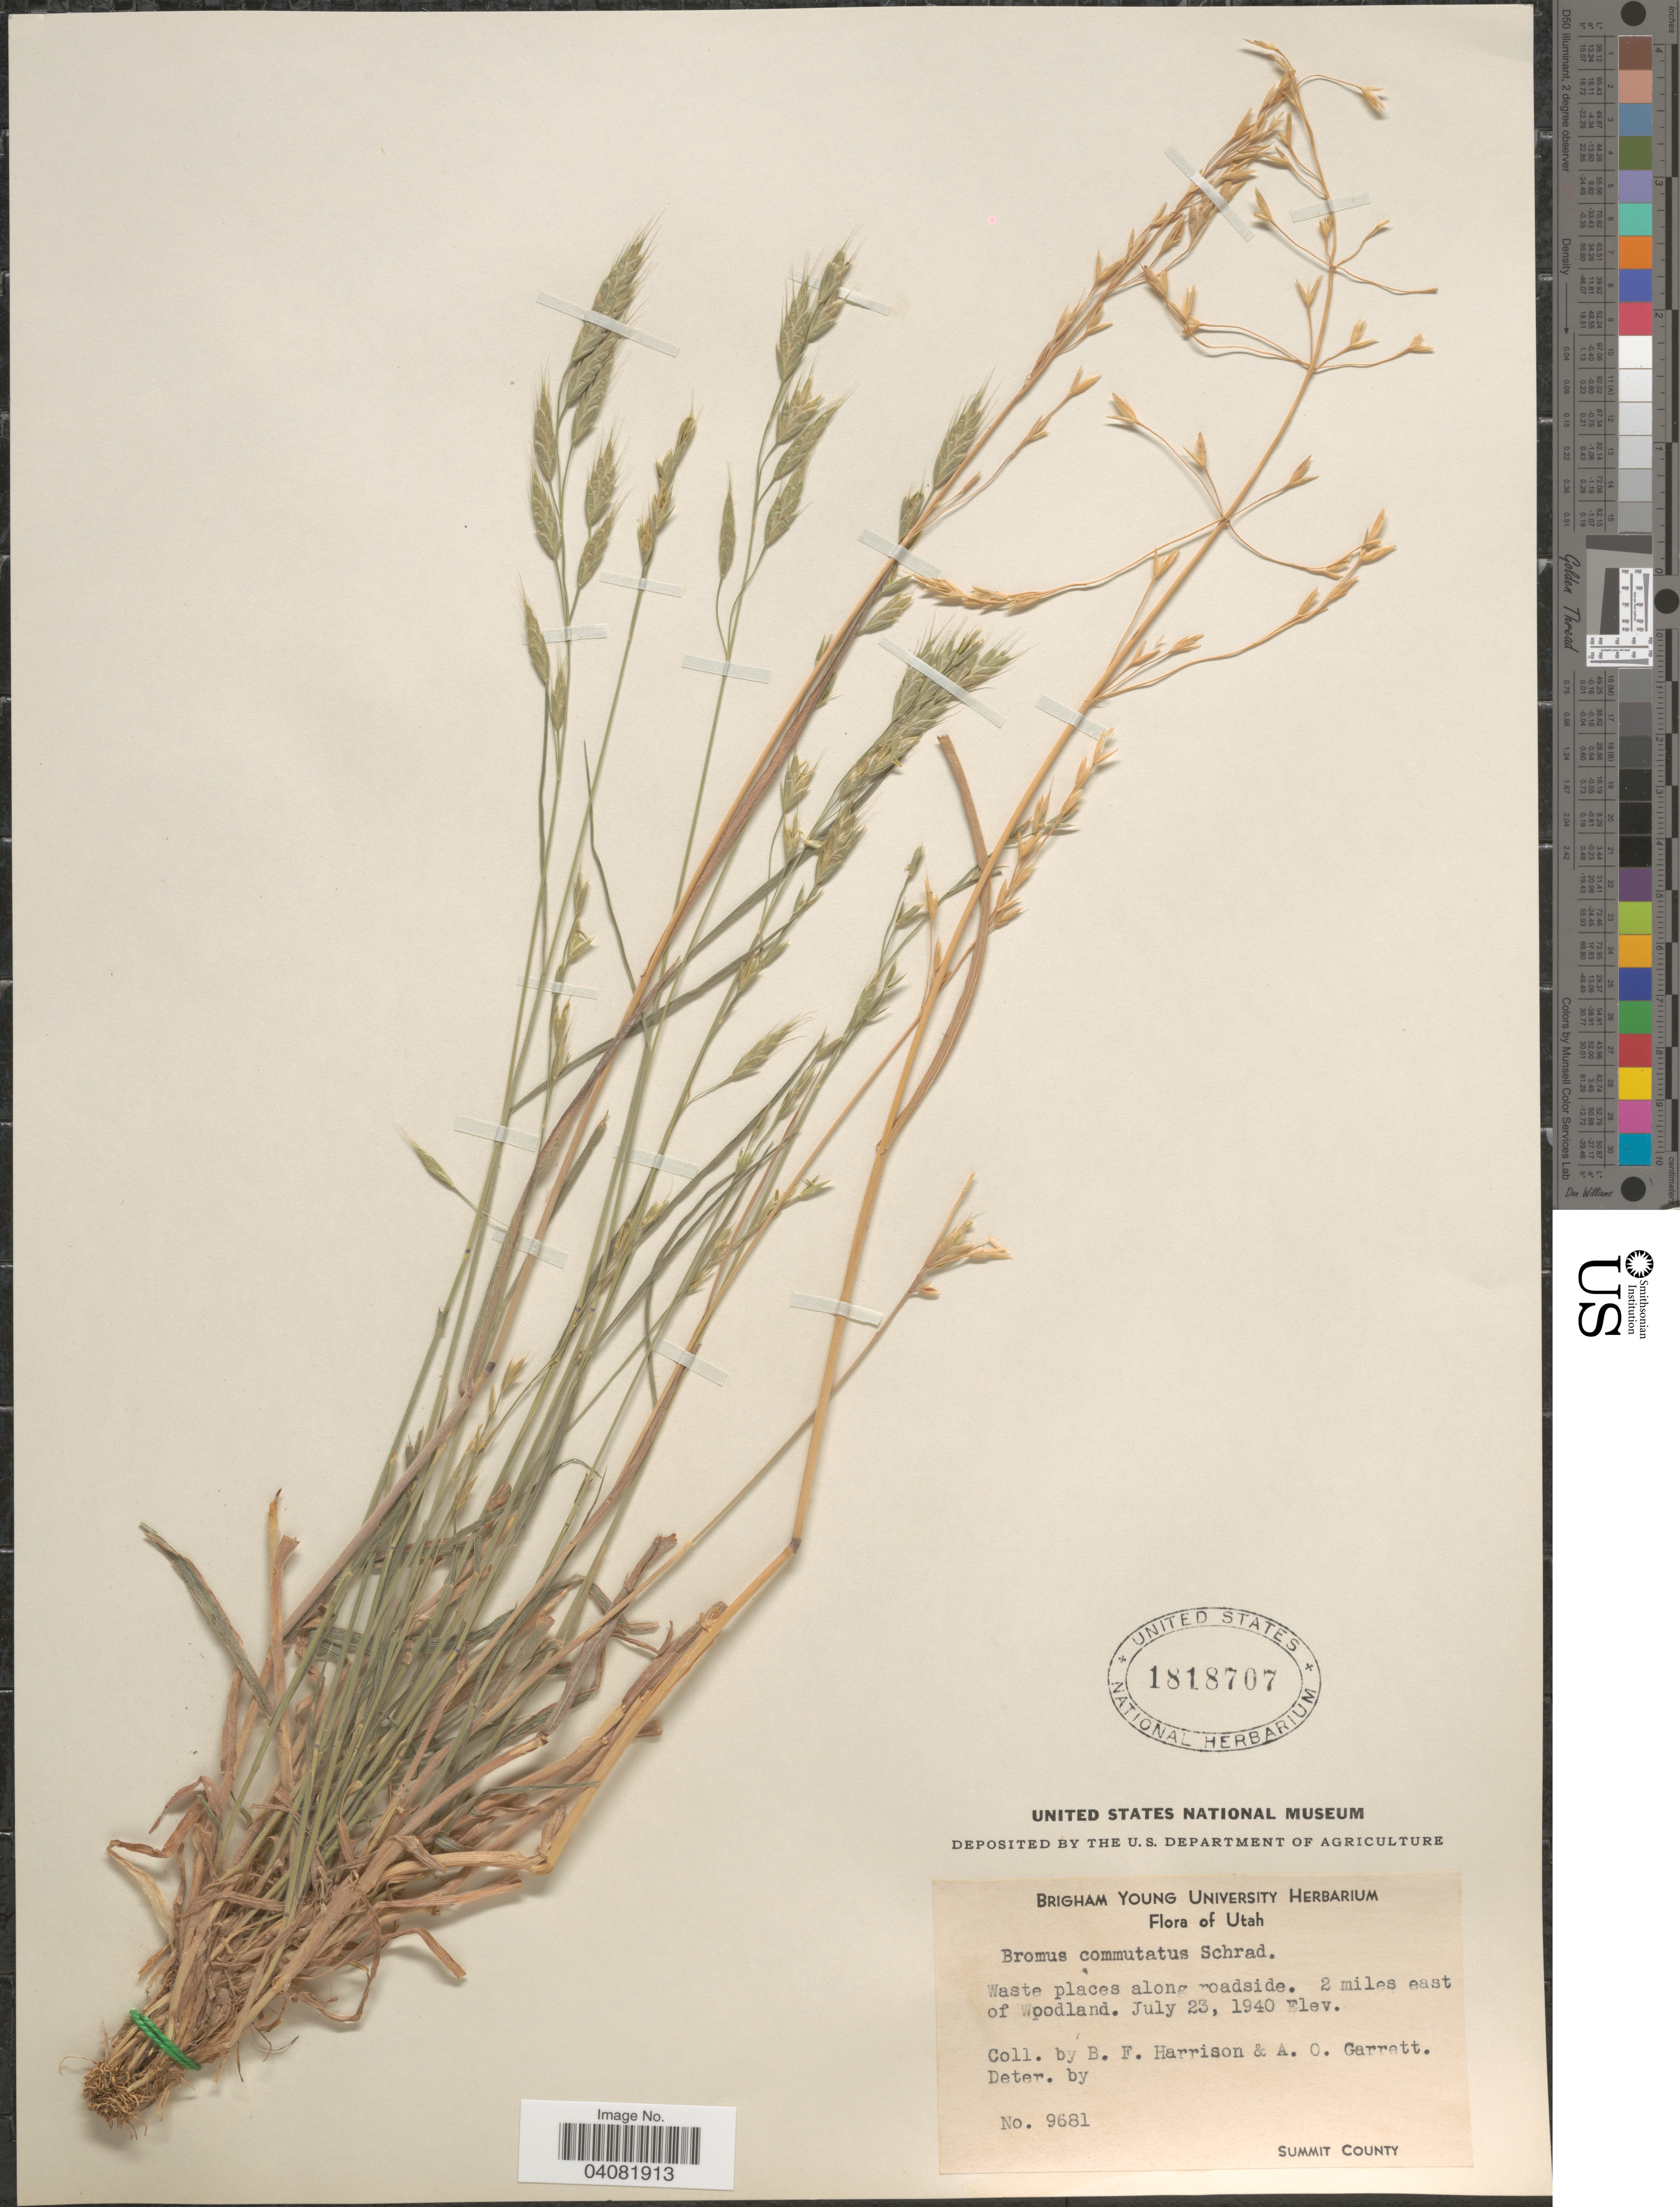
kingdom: Plantae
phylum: Tracheophyta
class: Liliopsida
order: Poales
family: Poaceae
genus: Bromus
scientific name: Bromus commutatus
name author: Schrad.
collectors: B. F. Harrison & A. O. Garrett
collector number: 9681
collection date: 1940-07-23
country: United States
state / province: Utah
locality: Waste places along roadside. 2 miles east of Woodland. Summit County.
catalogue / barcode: US 1818707